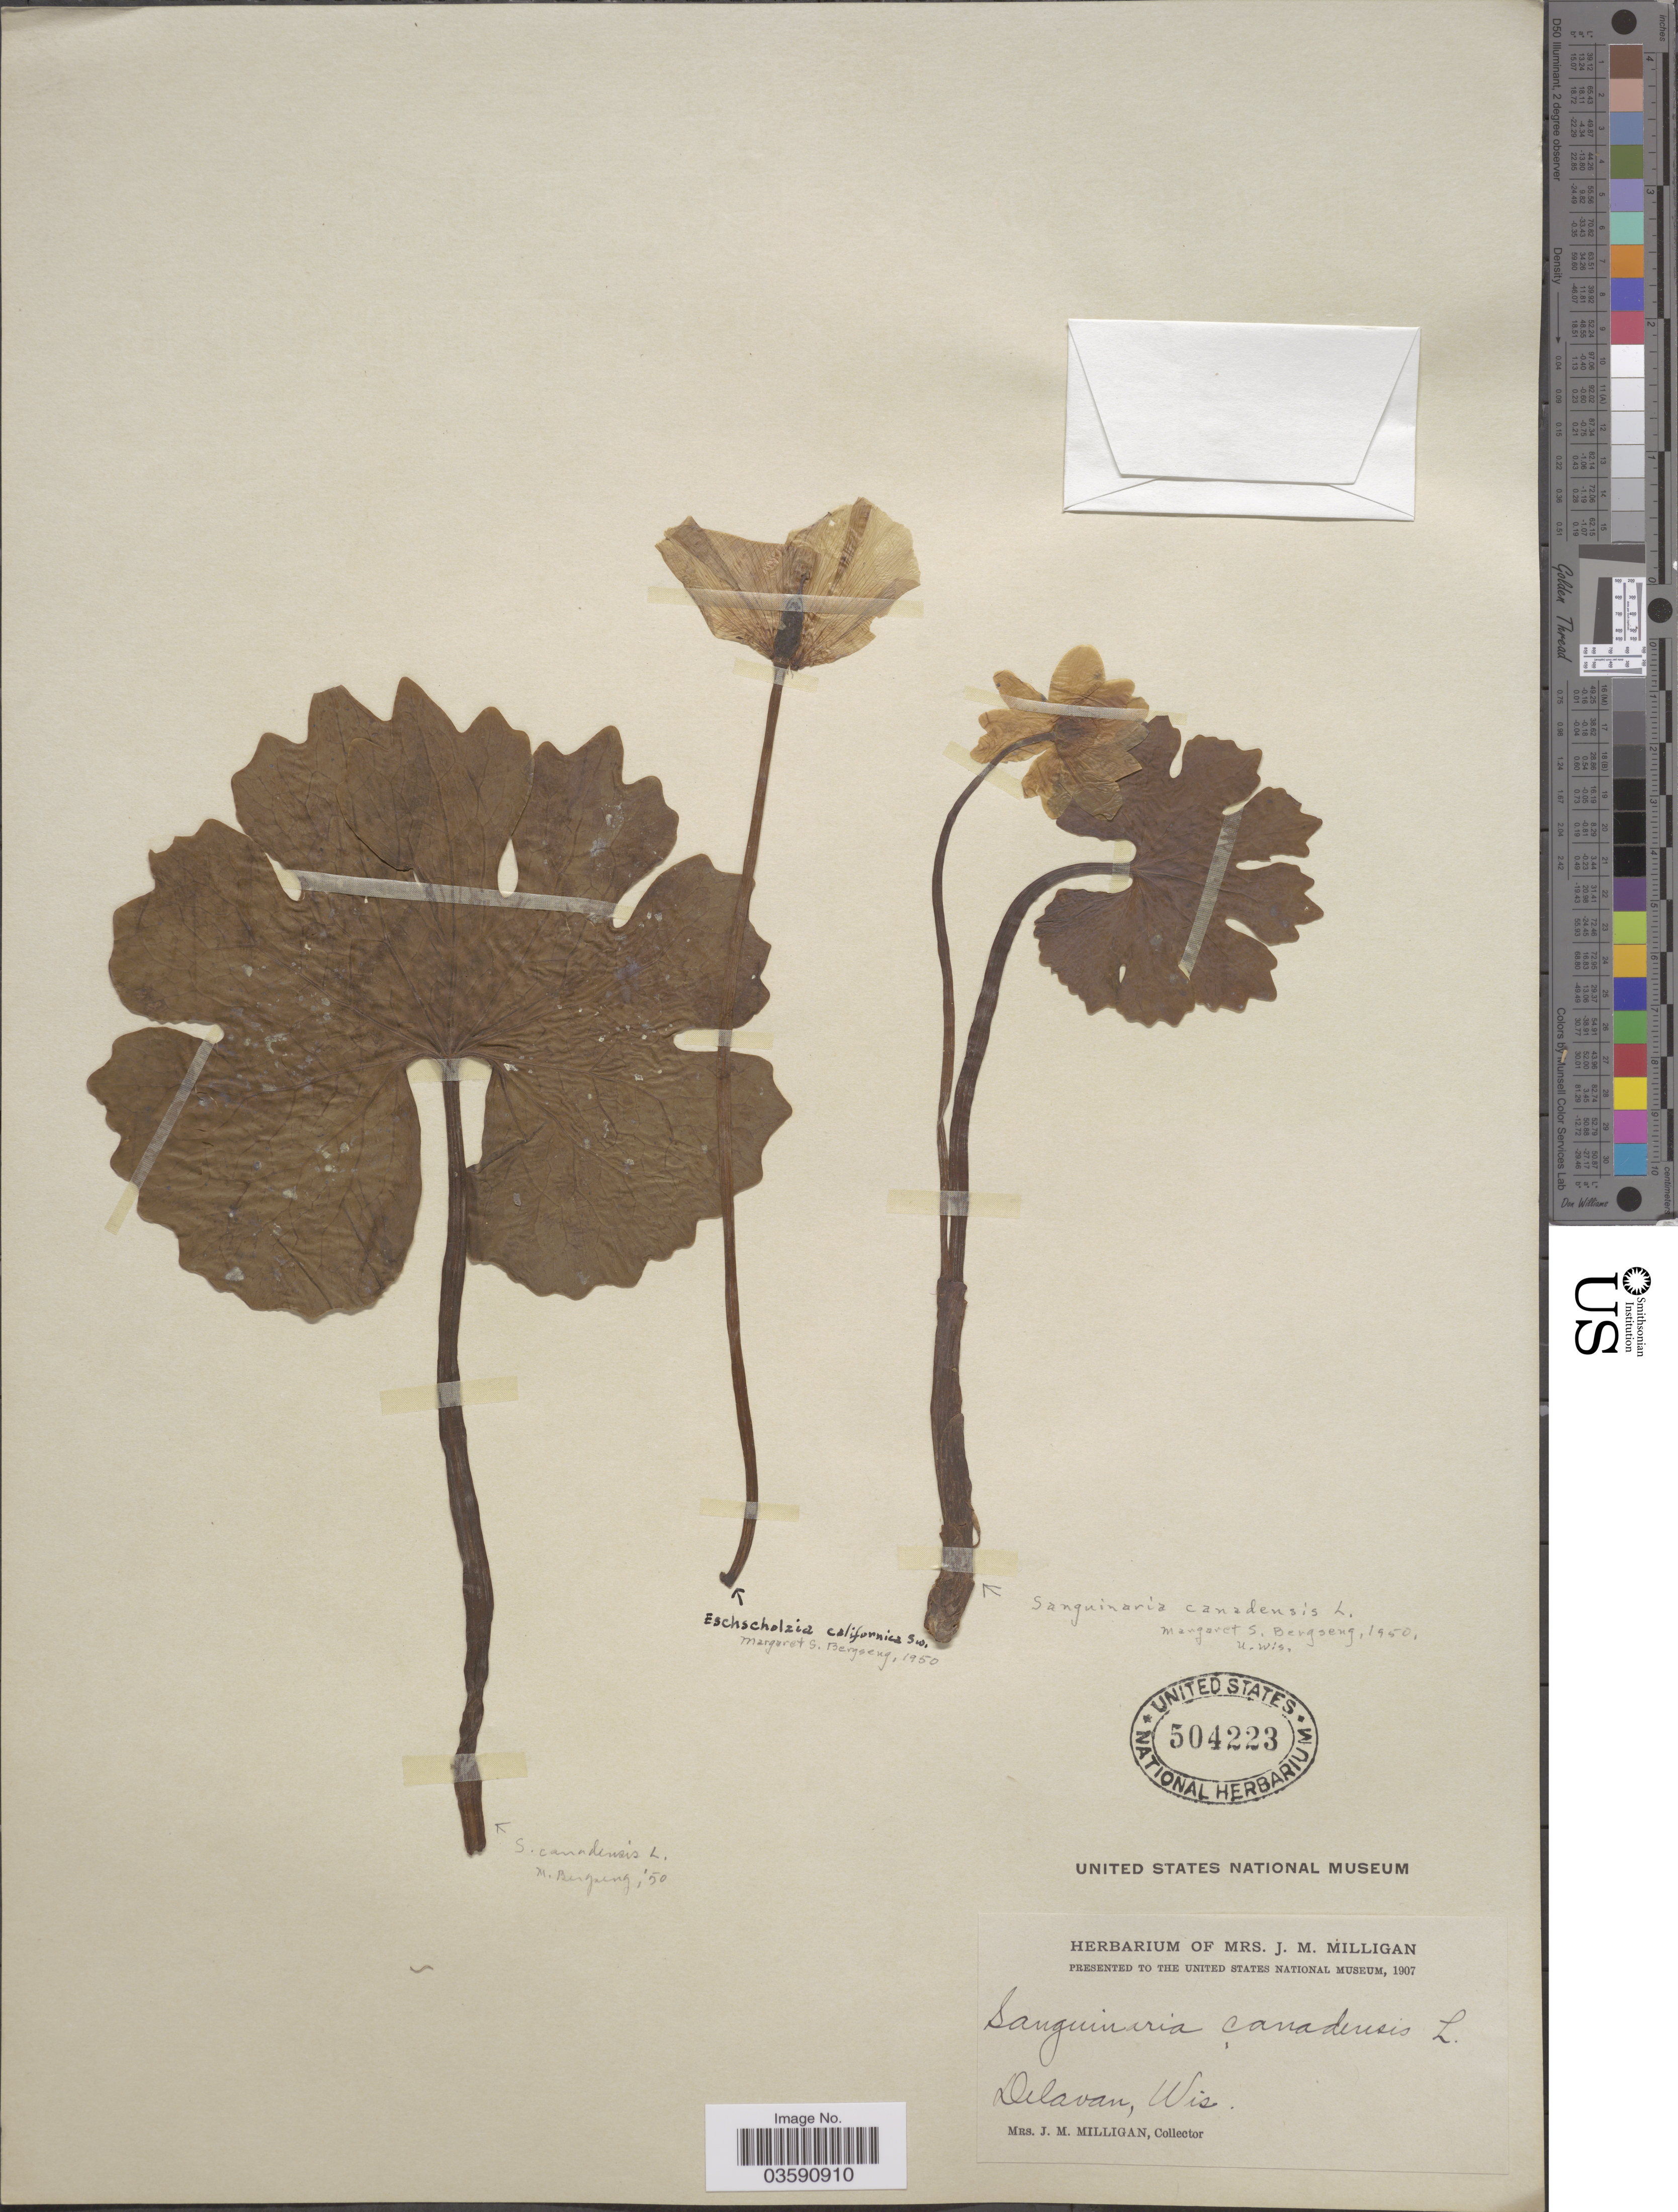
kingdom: Plantae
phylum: Tracheophyta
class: Magnoliopsida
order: Ranunculales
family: Papaveraceae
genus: Sanguinaria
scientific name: Sanguinaria canadensis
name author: L.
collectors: J. Milligan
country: United States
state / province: Wisconsin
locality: Delavan.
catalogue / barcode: US 504223